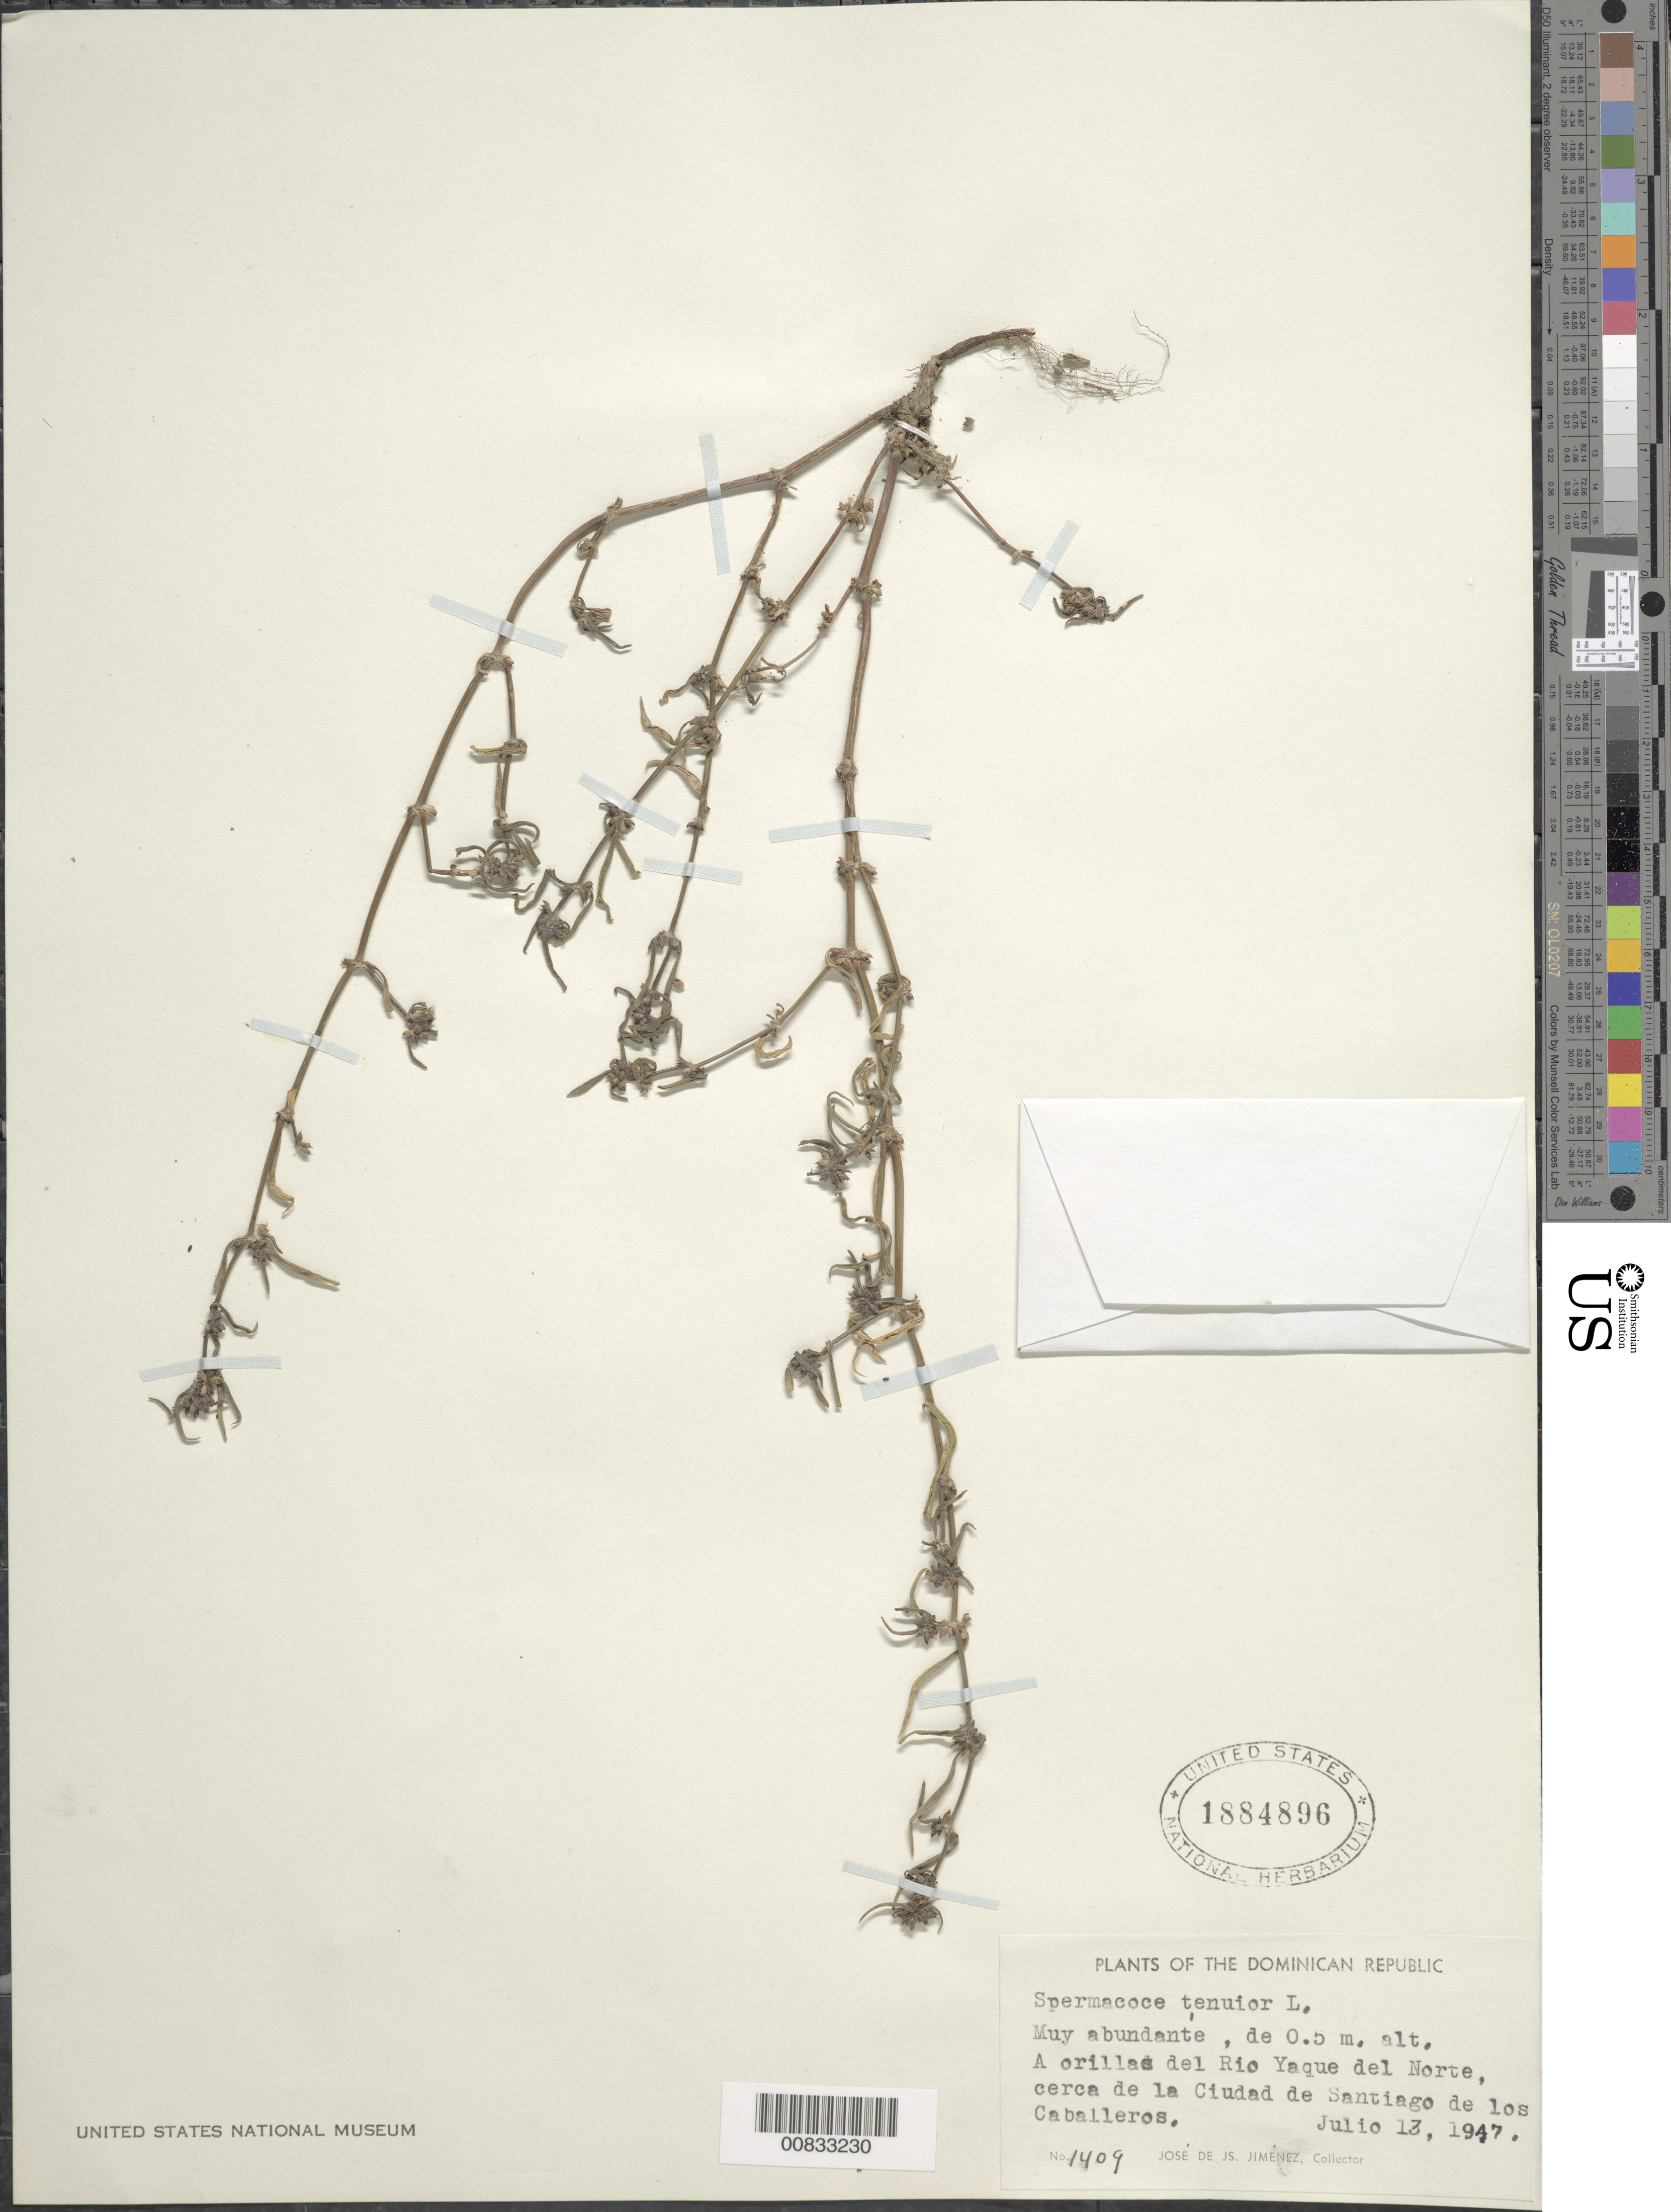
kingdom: Plantae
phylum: Tracheophyta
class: Magnoliopsida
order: Gentianales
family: Rubiaceae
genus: Spermacoce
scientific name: Spermacoce tenuior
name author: L.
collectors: J. J. Jiménez Almonte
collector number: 1409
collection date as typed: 13 Jul 1947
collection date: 1947-07-13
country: Dominican Republic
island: Hispaniola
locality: Rio Yaque del Norte, cerca de la Ciudad de Santiago de los Caballeros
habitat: A orillas del rio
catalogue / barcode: US 1884896